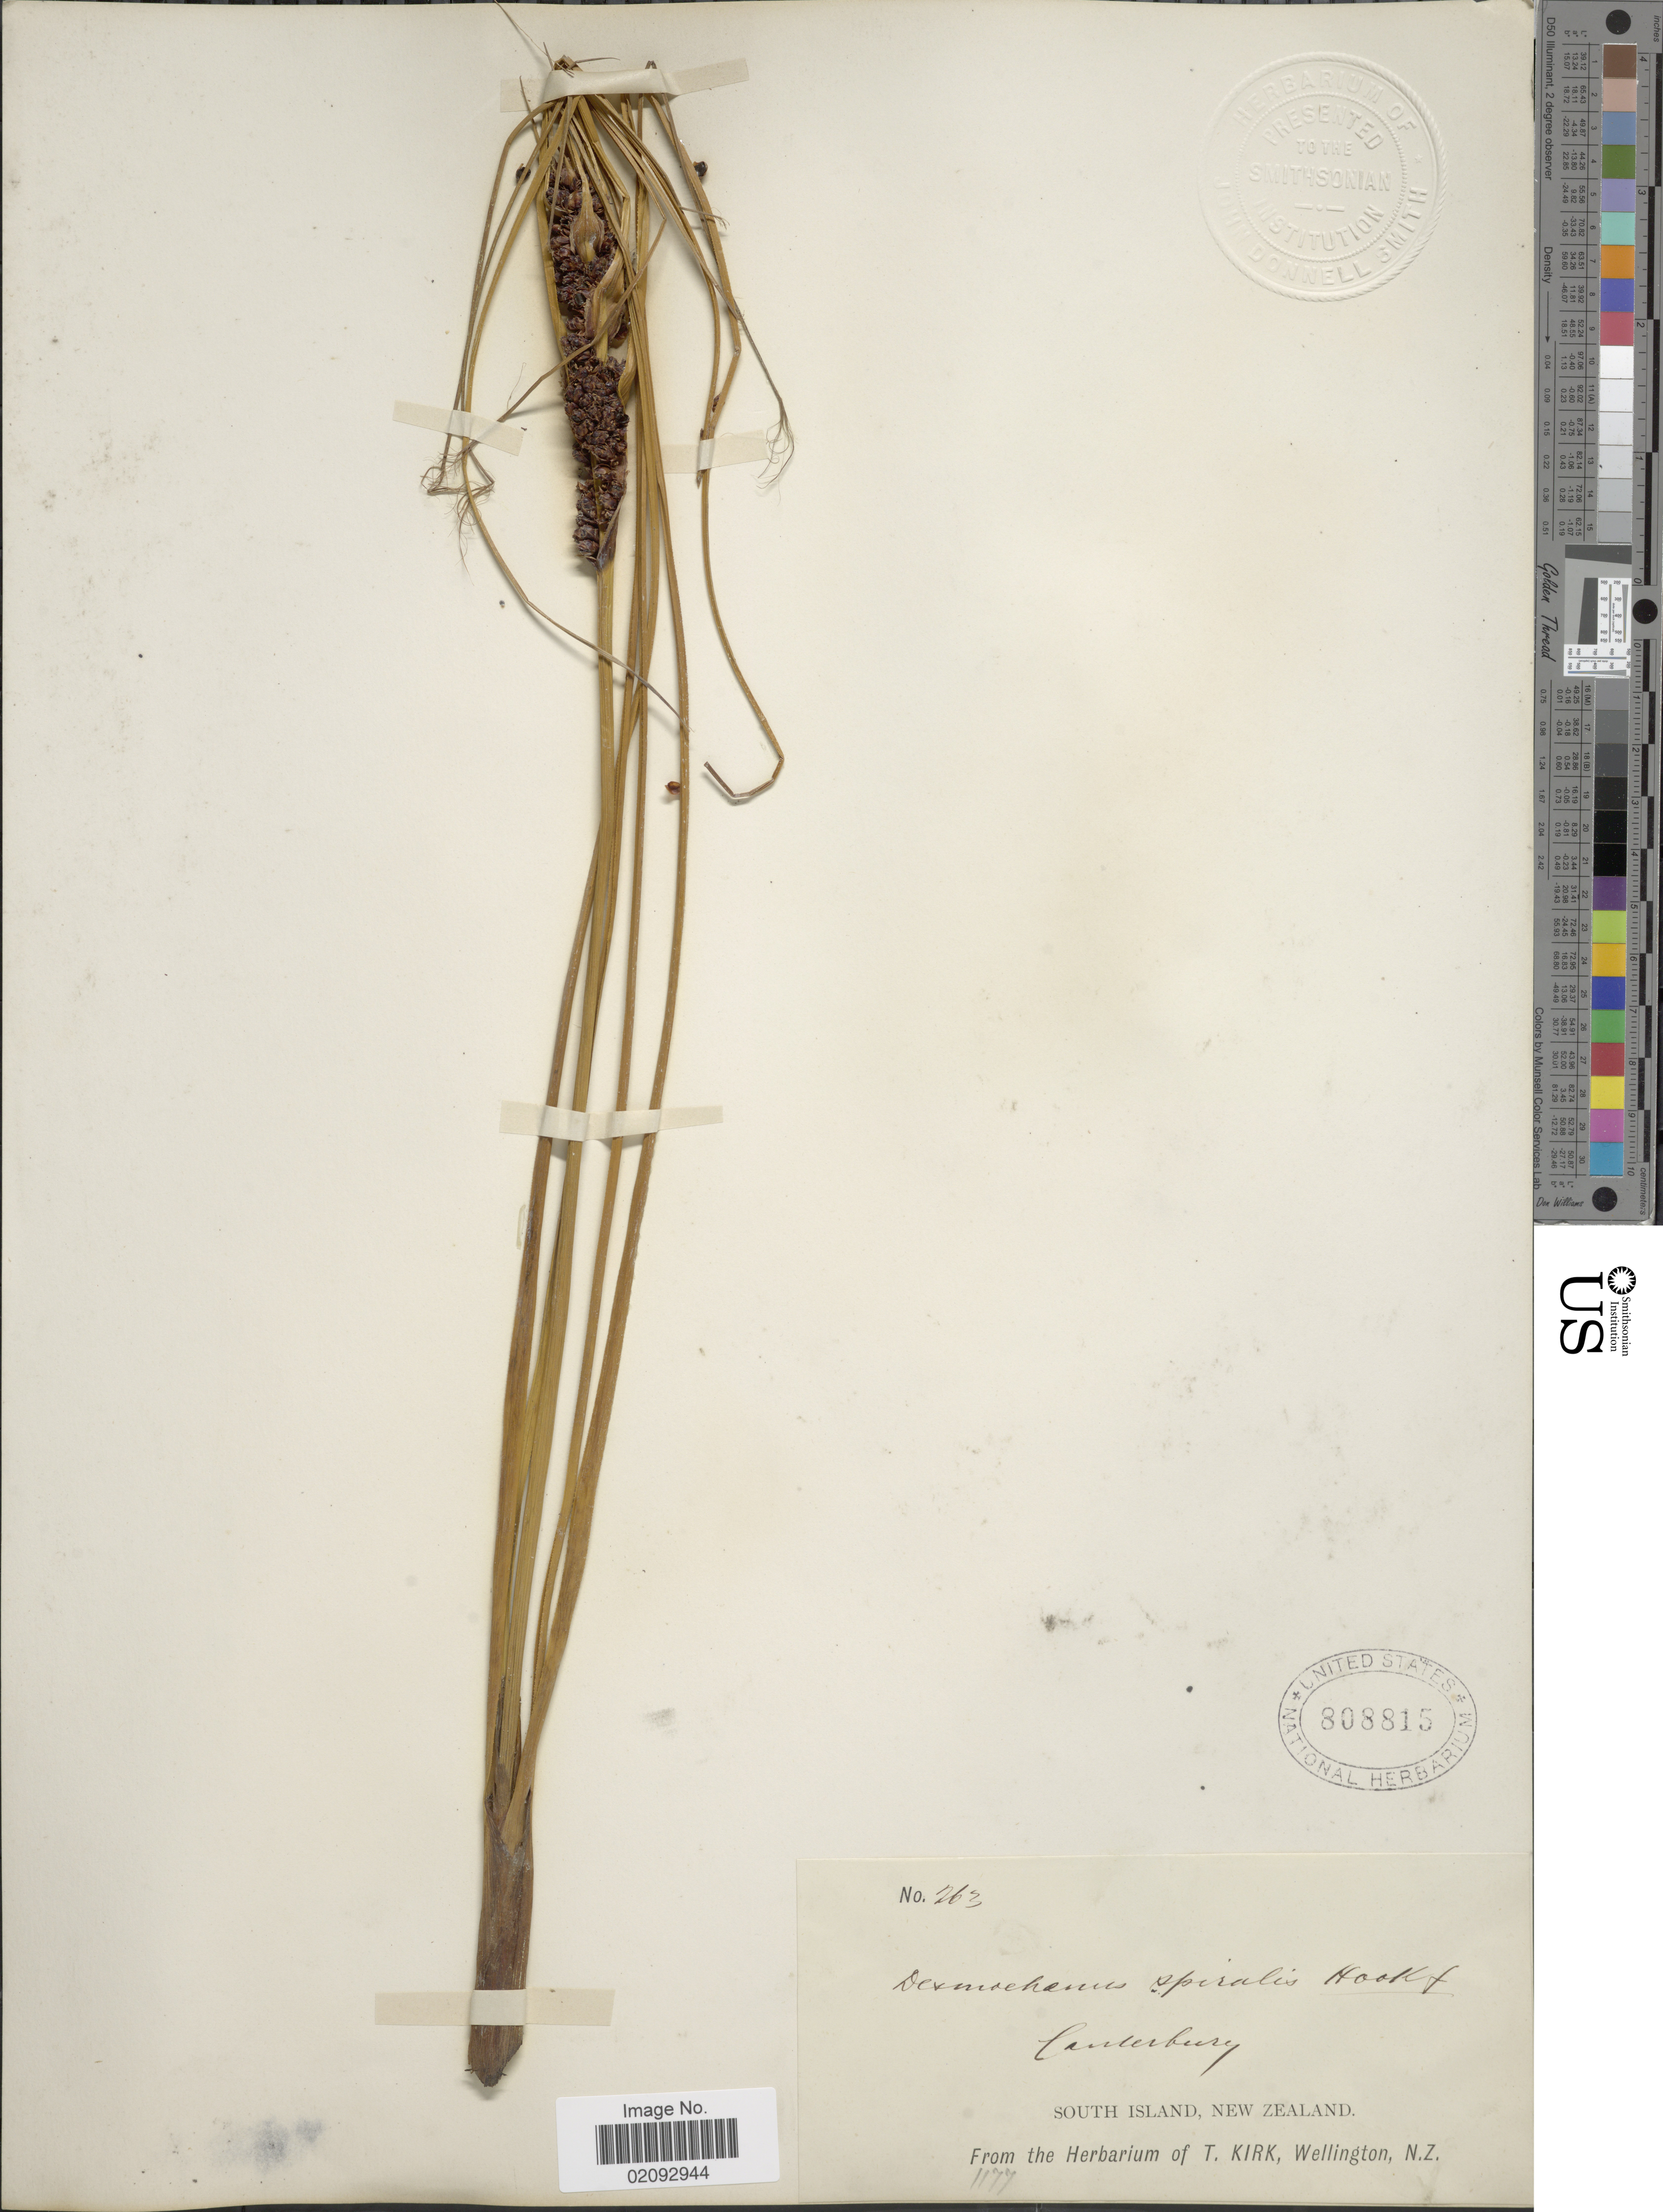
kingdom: Plantae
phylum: Tracheophyta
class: Liliopsida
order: Poales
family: Cyperaceae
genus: Ficinia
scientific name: Ficinia spiralis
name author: (A. Rich.) Muasya & de Lange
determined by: Strong, Mark T., (BOT), Smithsonian Institution - National Museum of Natural History (UNITED STATES)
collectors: ex herb. T. Kirk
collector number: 263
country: New Zealand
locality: Canterburry, South Island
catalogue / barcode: US 808815